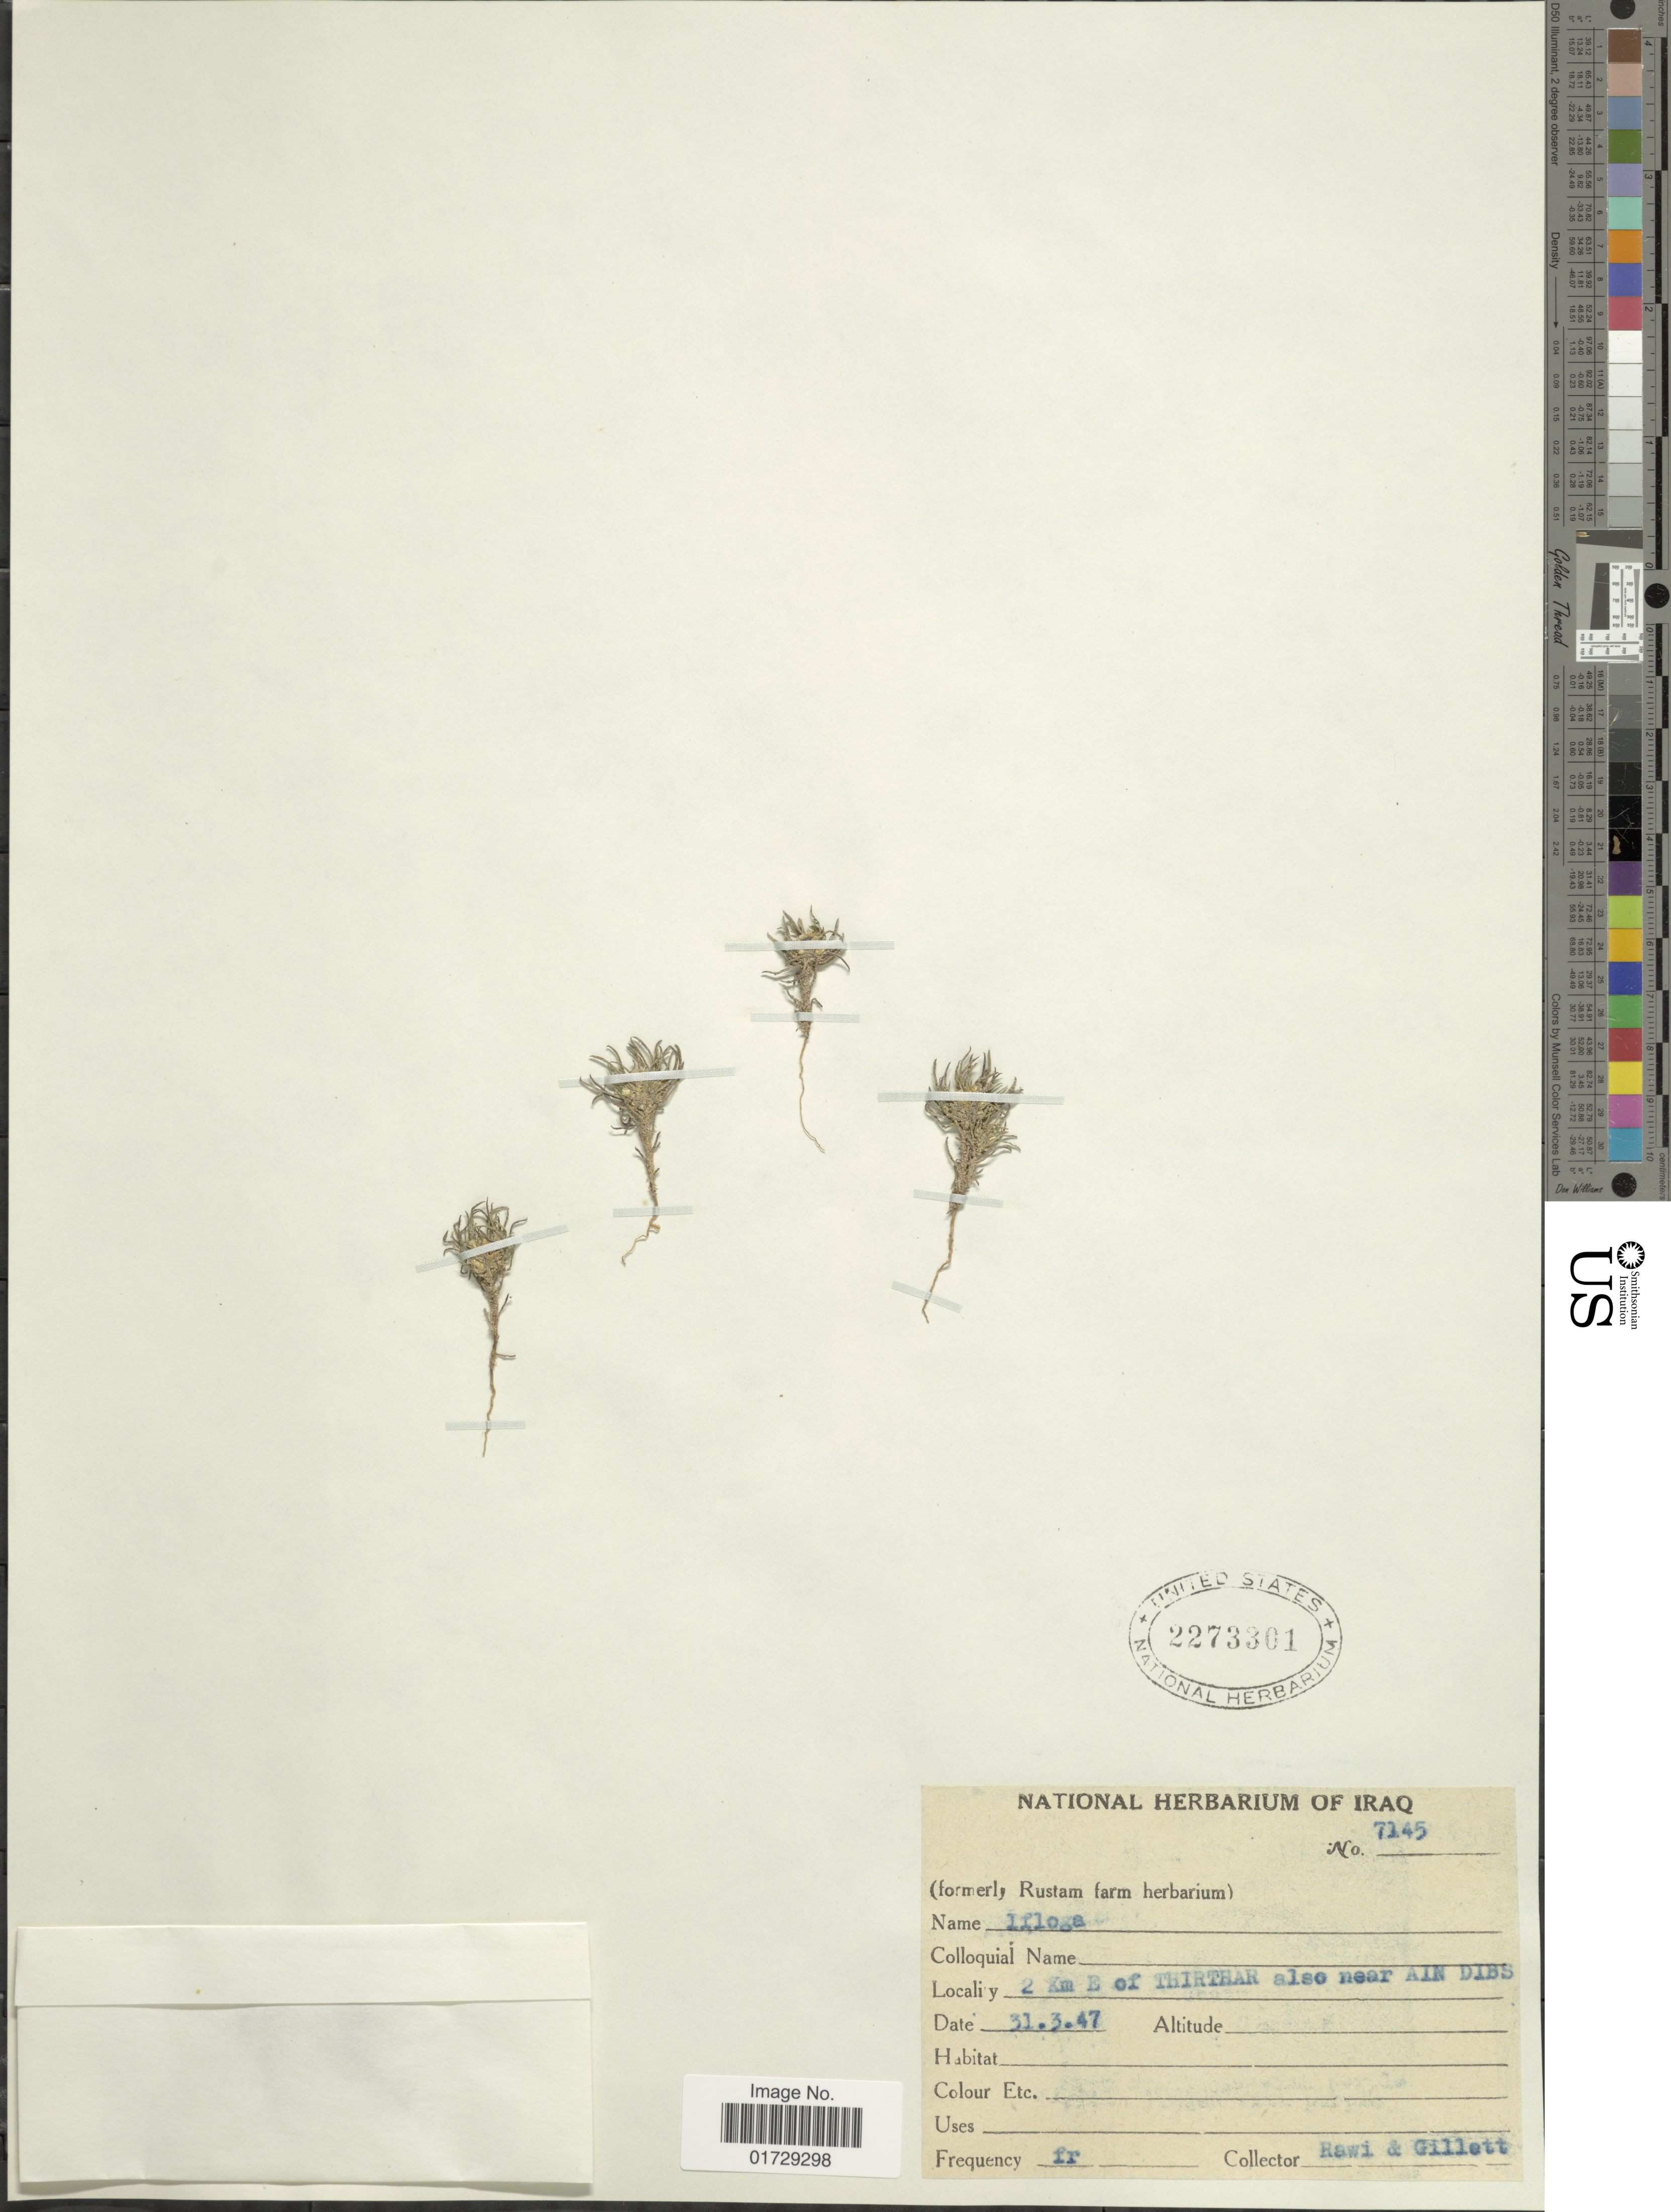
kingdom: Plantae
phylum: Tracheophyta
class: Magnoliopsida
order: Asterales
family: Asteraceae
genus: Ifloga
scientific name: Ifloga sp.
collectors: -. Rawi & Gillett, --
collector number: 7145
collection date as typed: Transcribed d/m/y: 31/3/47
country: Iraq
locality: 2 km E of Thirthar also near Ain Dibs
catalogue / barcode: US 2273301